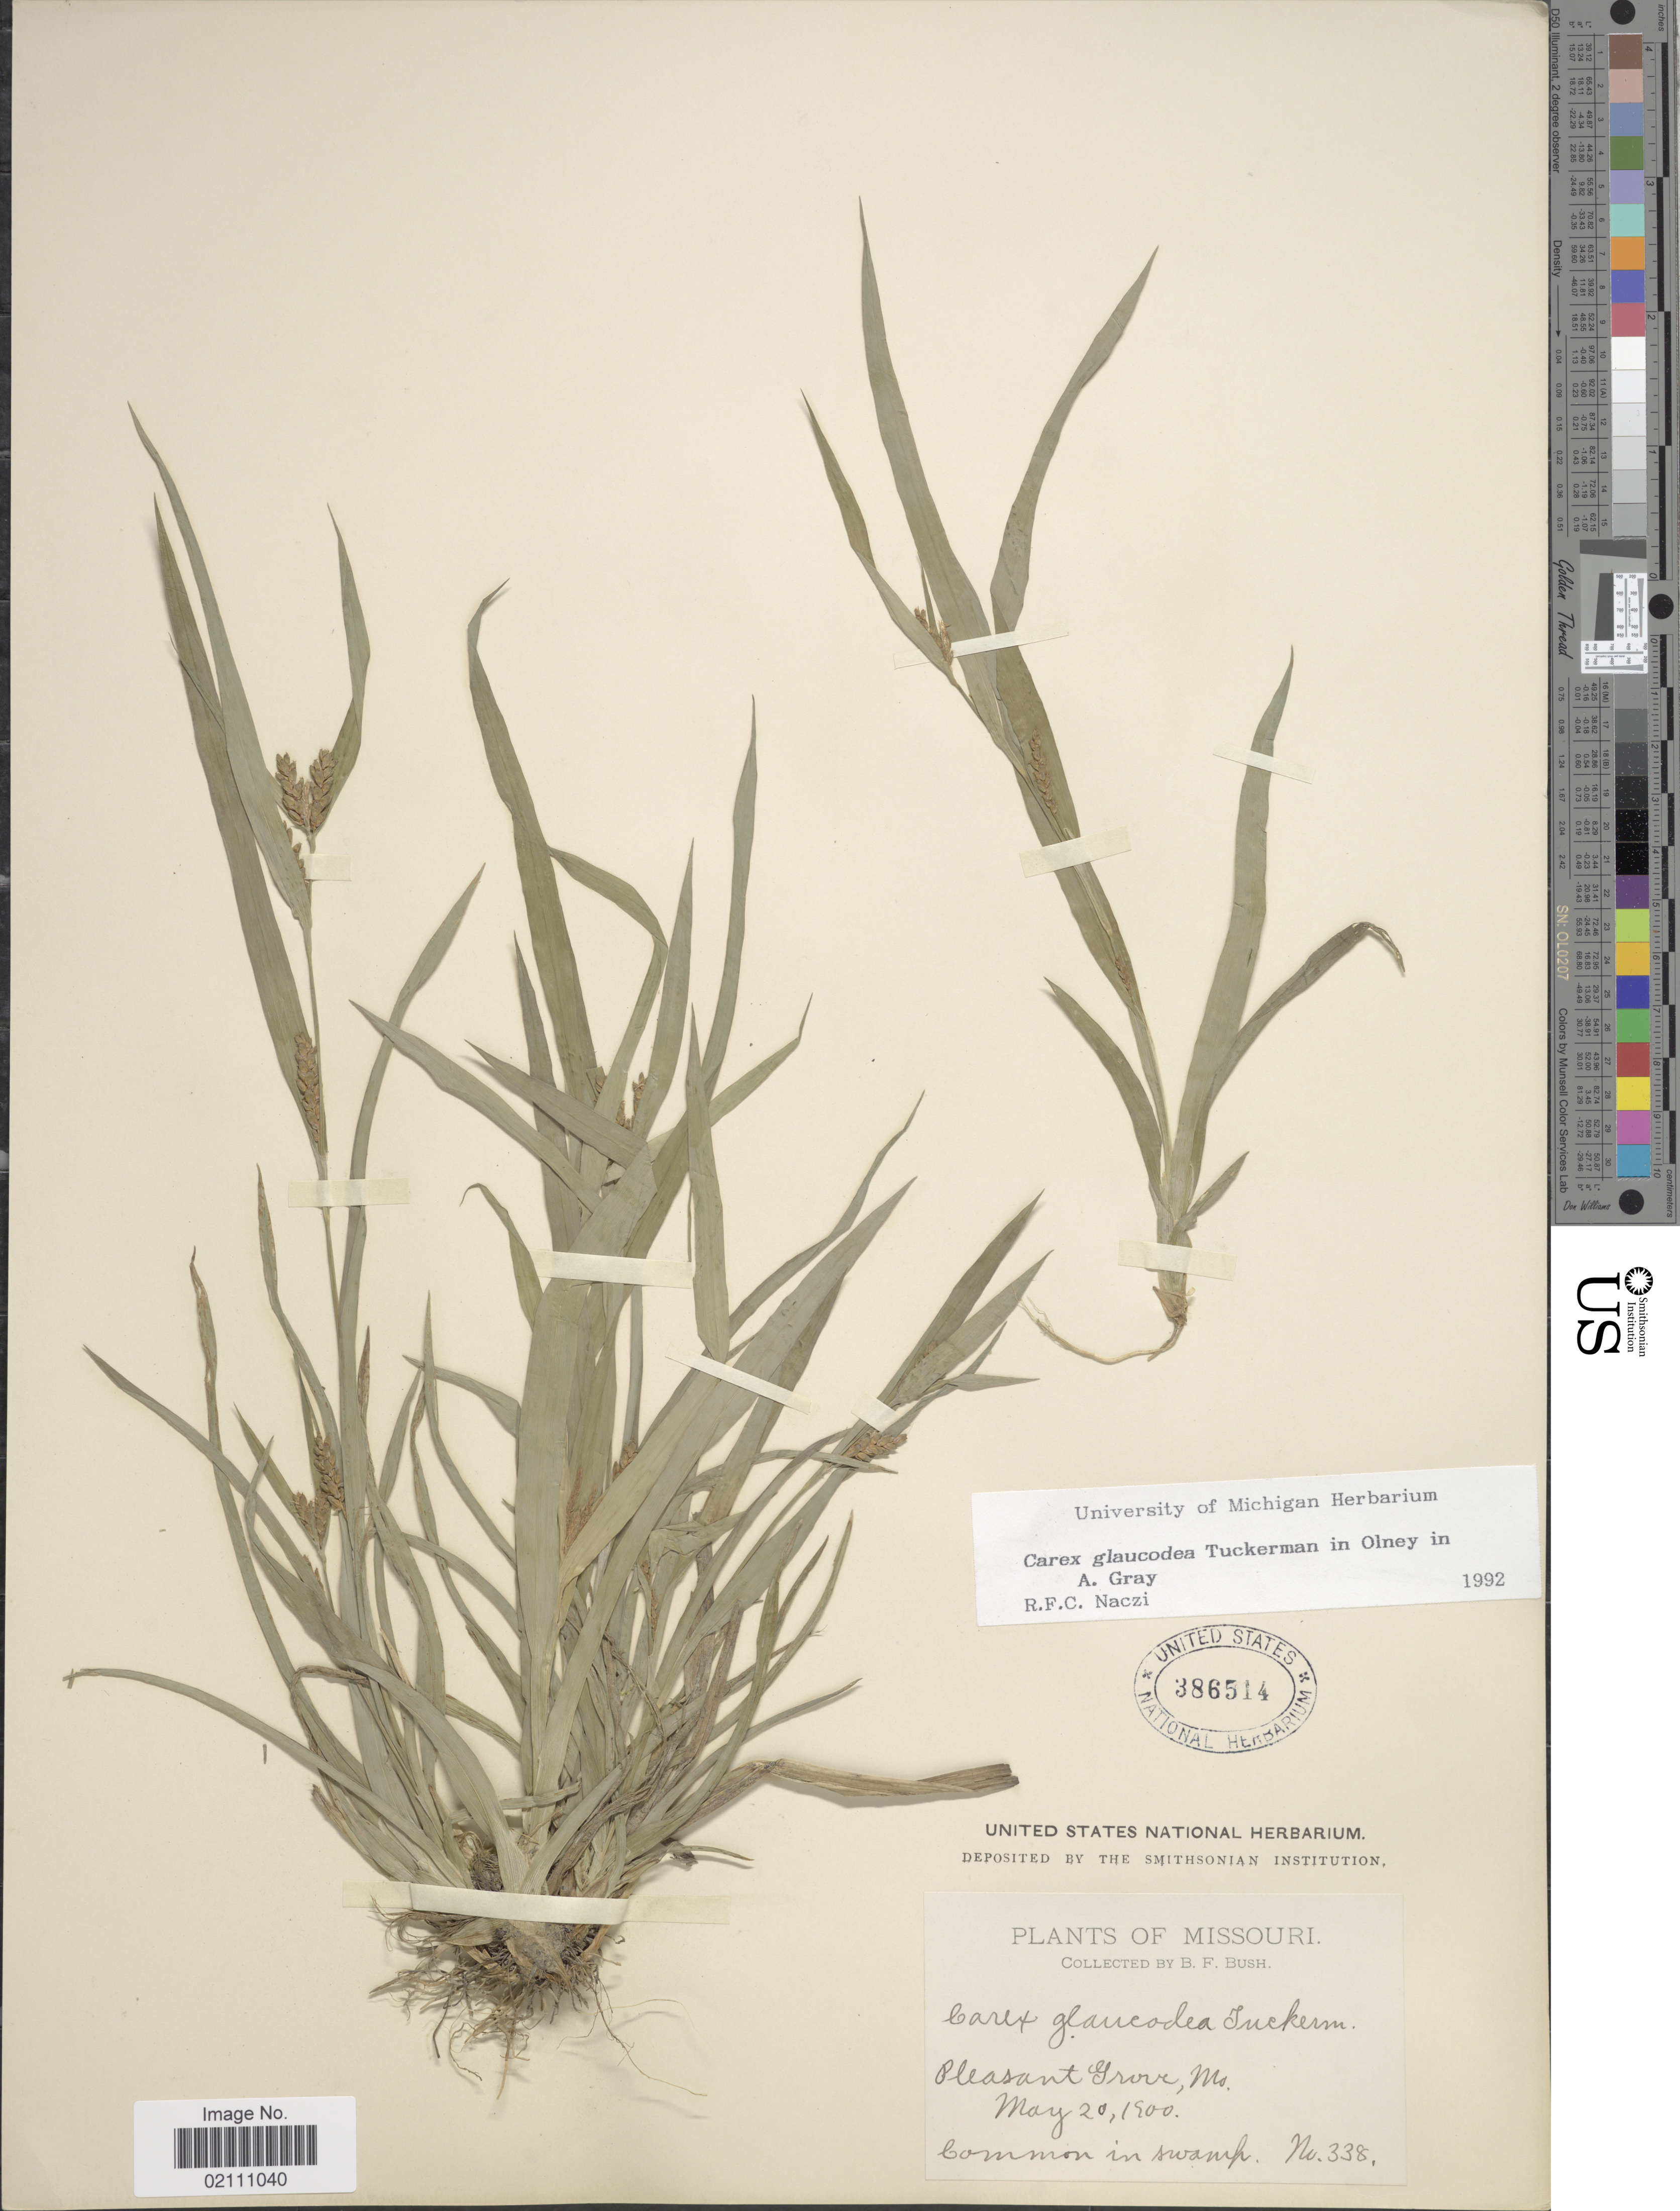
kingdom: Plantae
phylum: Tracheophyta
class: Liliopsida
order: Poales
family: Cyperaceae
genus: Carex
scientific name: Carex glaucodea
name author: Tuck. ex Olney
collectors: B. F. Bush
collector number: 338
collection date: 1900-05-20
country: United States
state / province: Missouri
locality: Pleasant Grove, Mo.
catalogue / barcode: US 386514